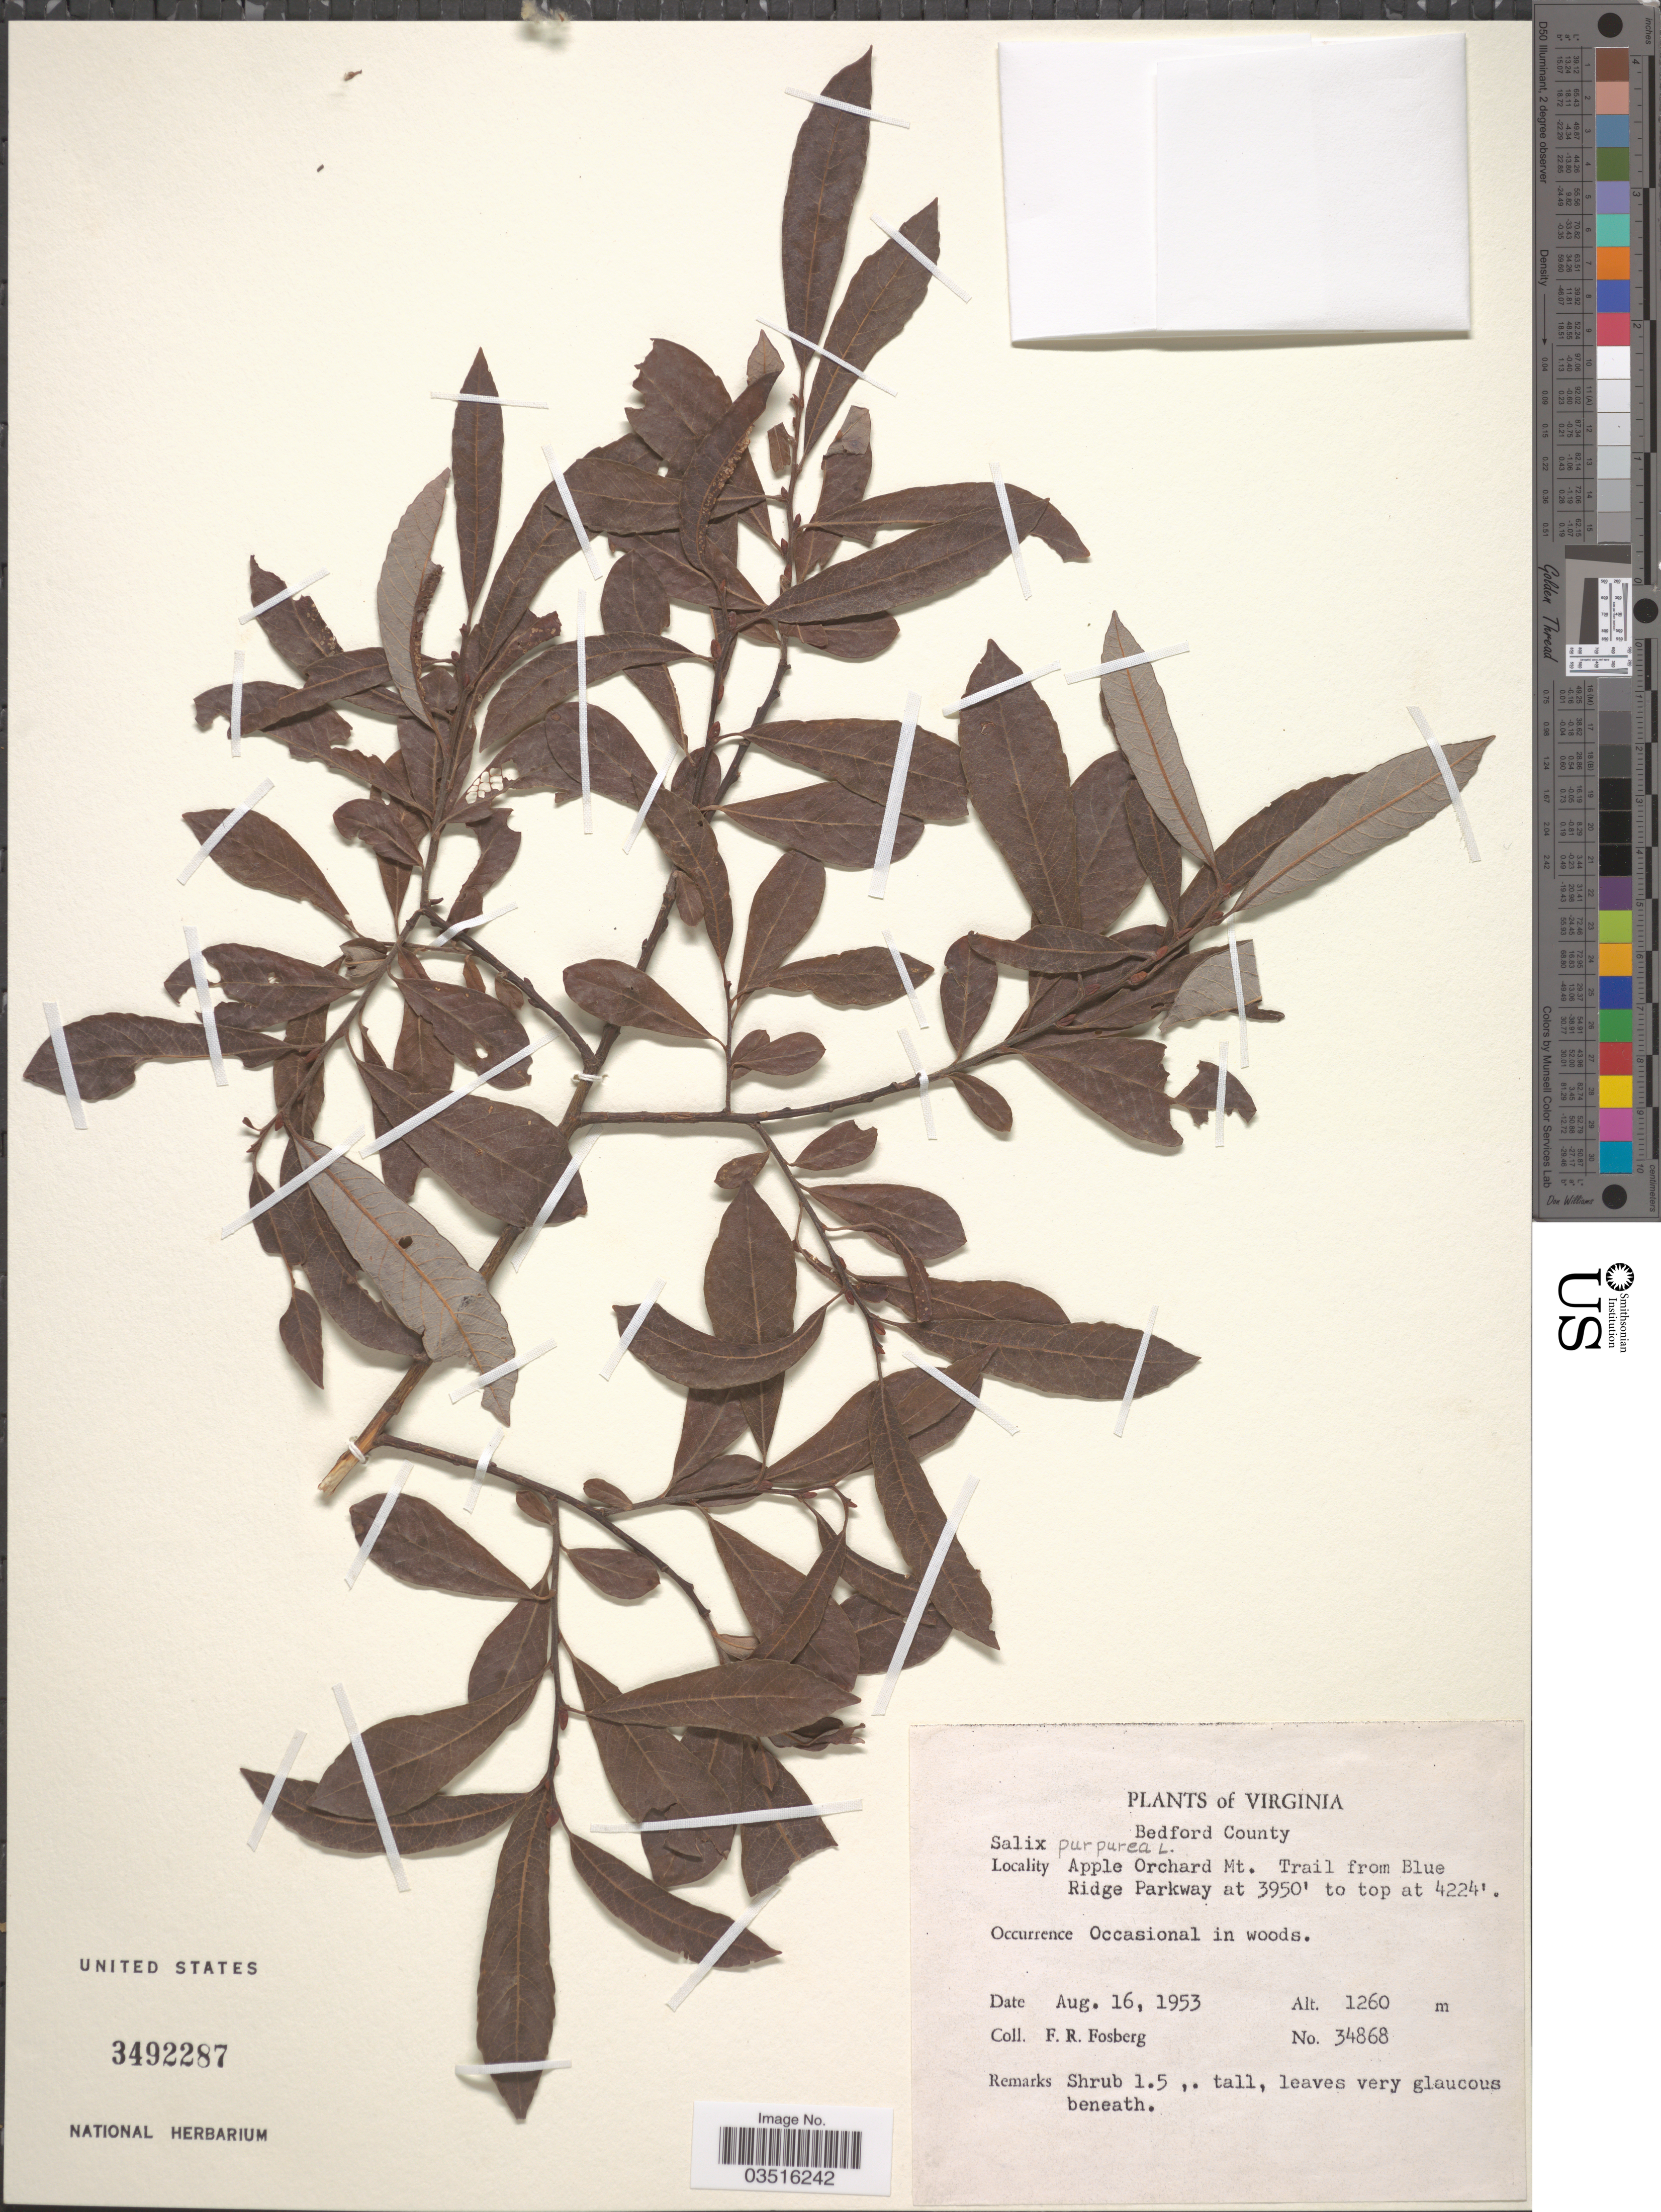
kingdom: Plantae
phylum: Tracheophyta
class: Magnoliopsida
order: Malpighiales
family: Salicaceae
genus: Salix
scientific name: Salix purpurea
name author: L.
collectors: F. R. Fosberg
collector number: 34868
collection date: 1953-08-16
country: United States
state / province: Virginia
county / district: Bedford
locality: Bedford County. Apple Orchard Mt. Trail from Blue Ridge Parkway.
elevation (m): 1260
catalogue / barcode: US 3492287